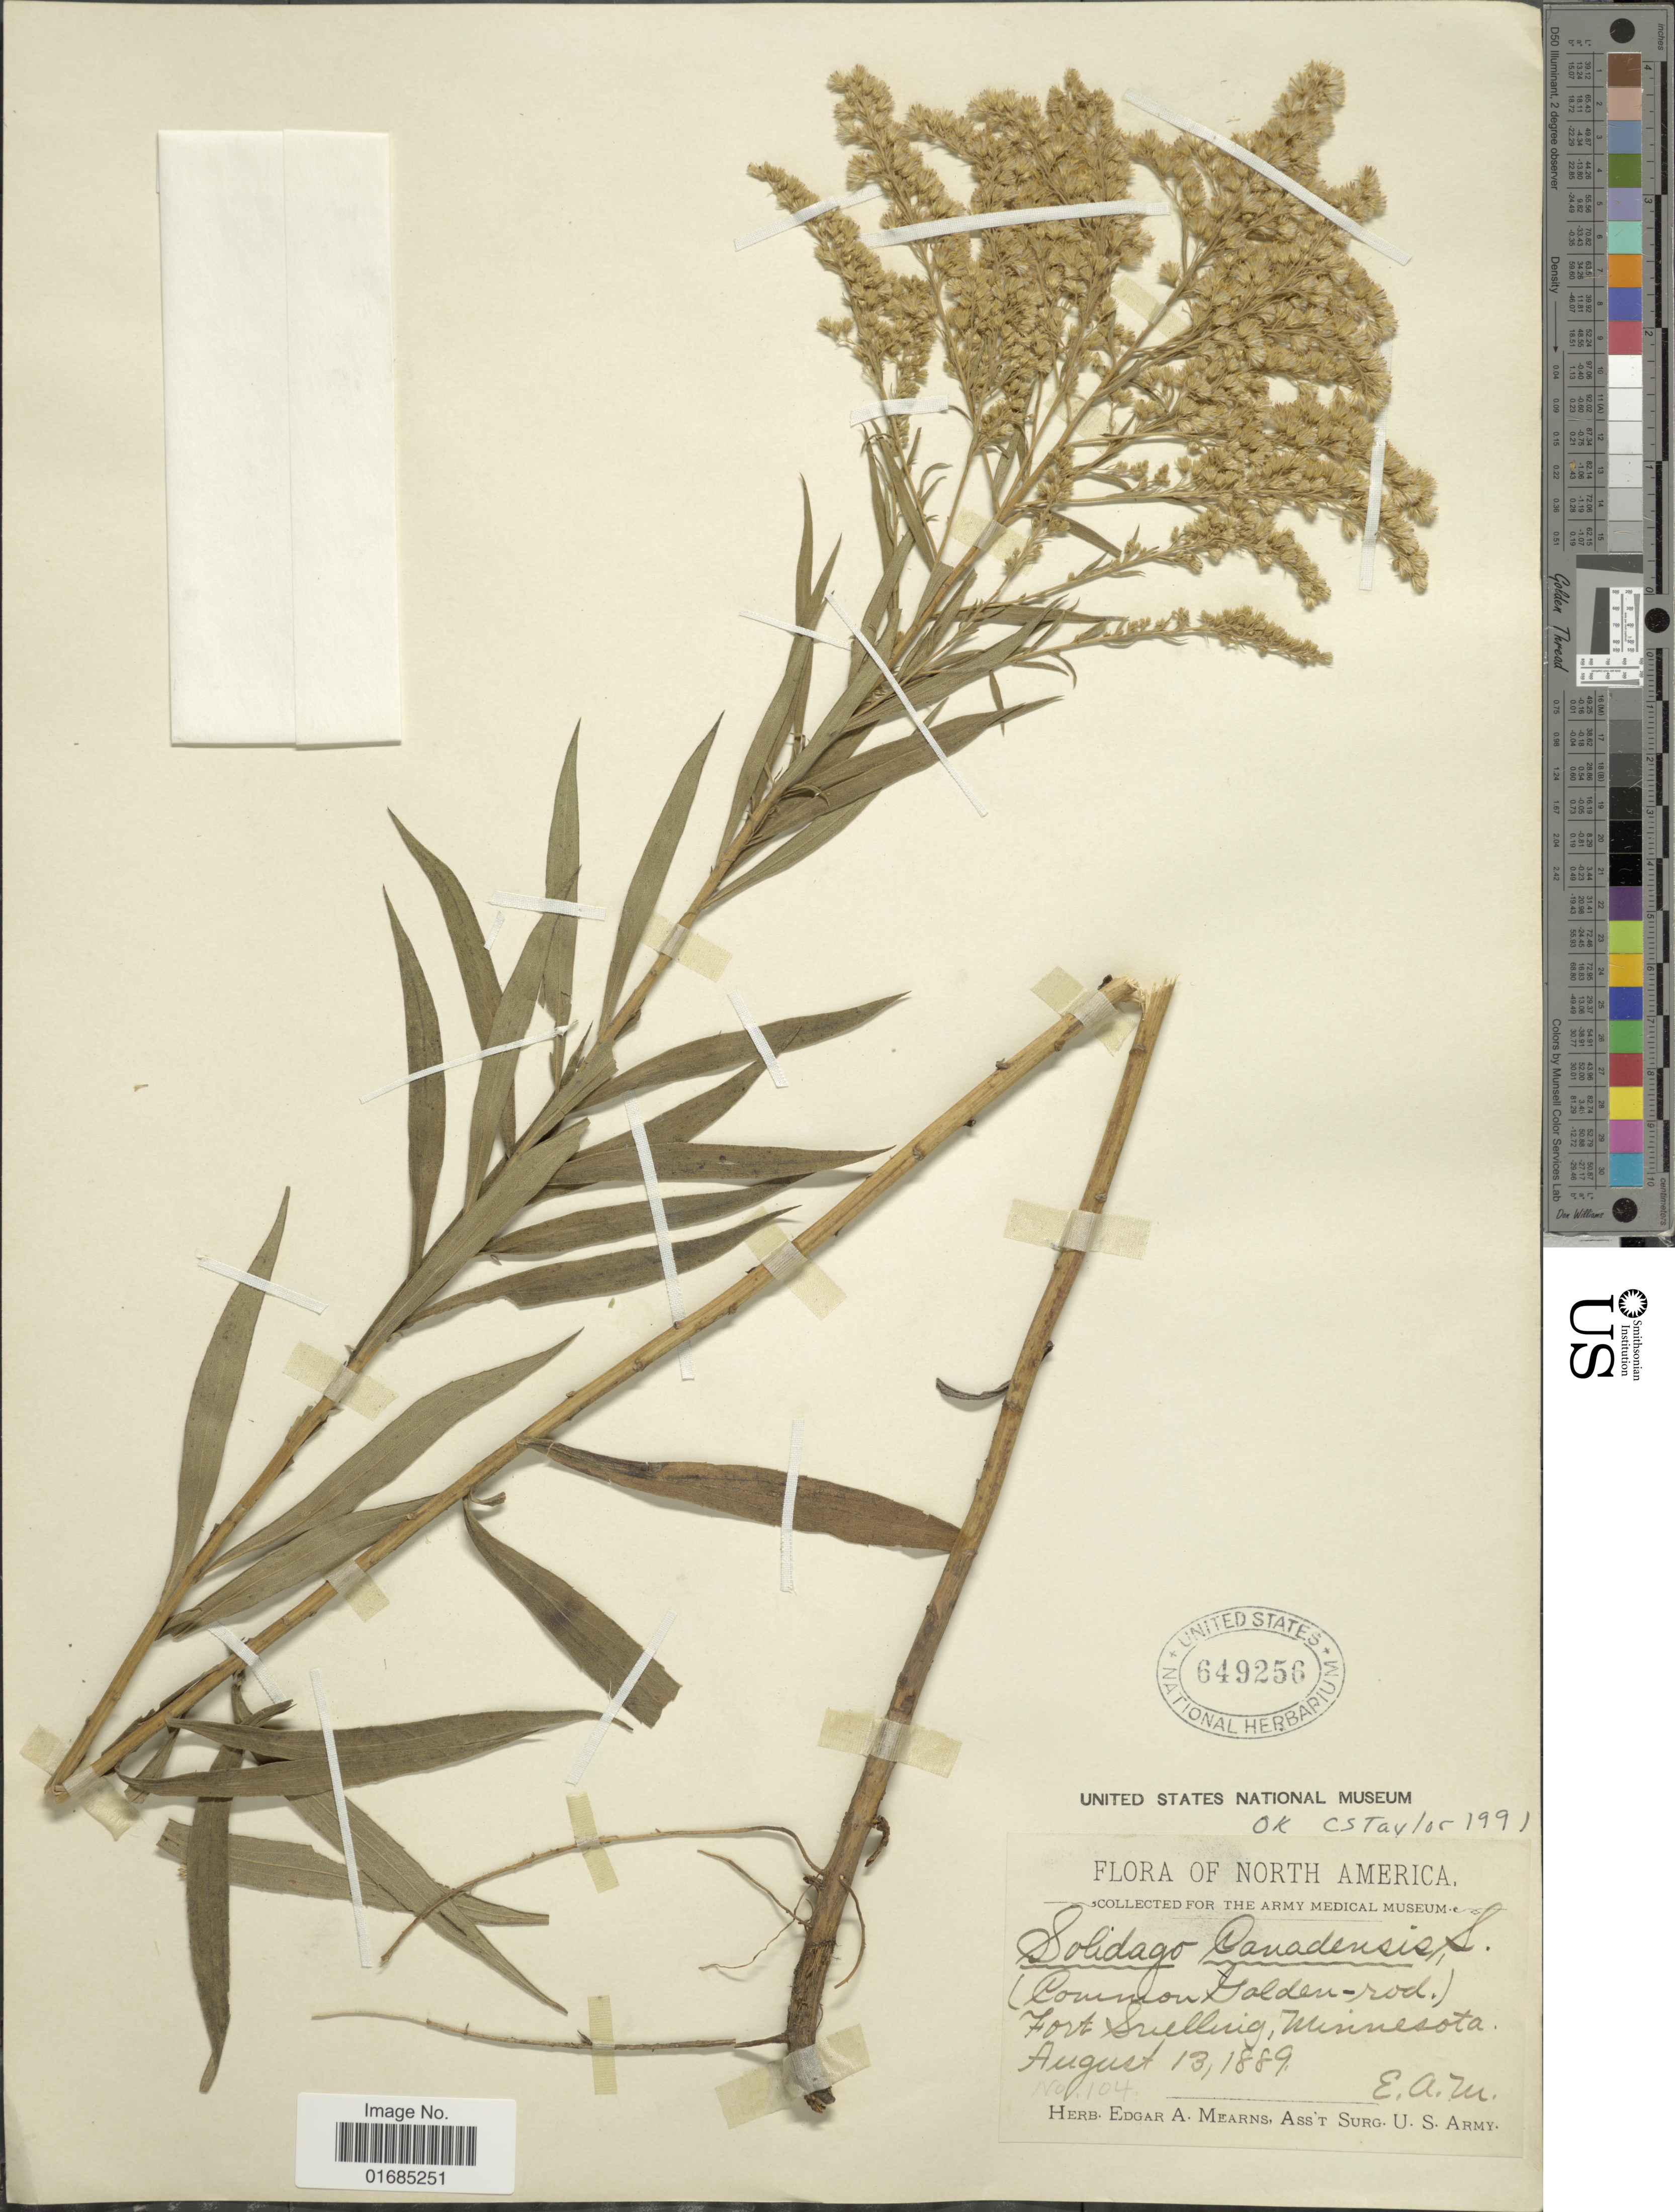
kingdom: Plantae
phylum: Tracheophyta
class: Magnoliopsida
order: Asterales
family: Asteraceae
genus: Solidago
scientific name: Solidago canadensis var. canadensis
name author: L.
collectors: E. A. Mearns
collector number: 104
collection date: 1889-08-13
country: United States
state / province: Minnesota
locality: Fort Snelling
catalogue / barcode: US 649256